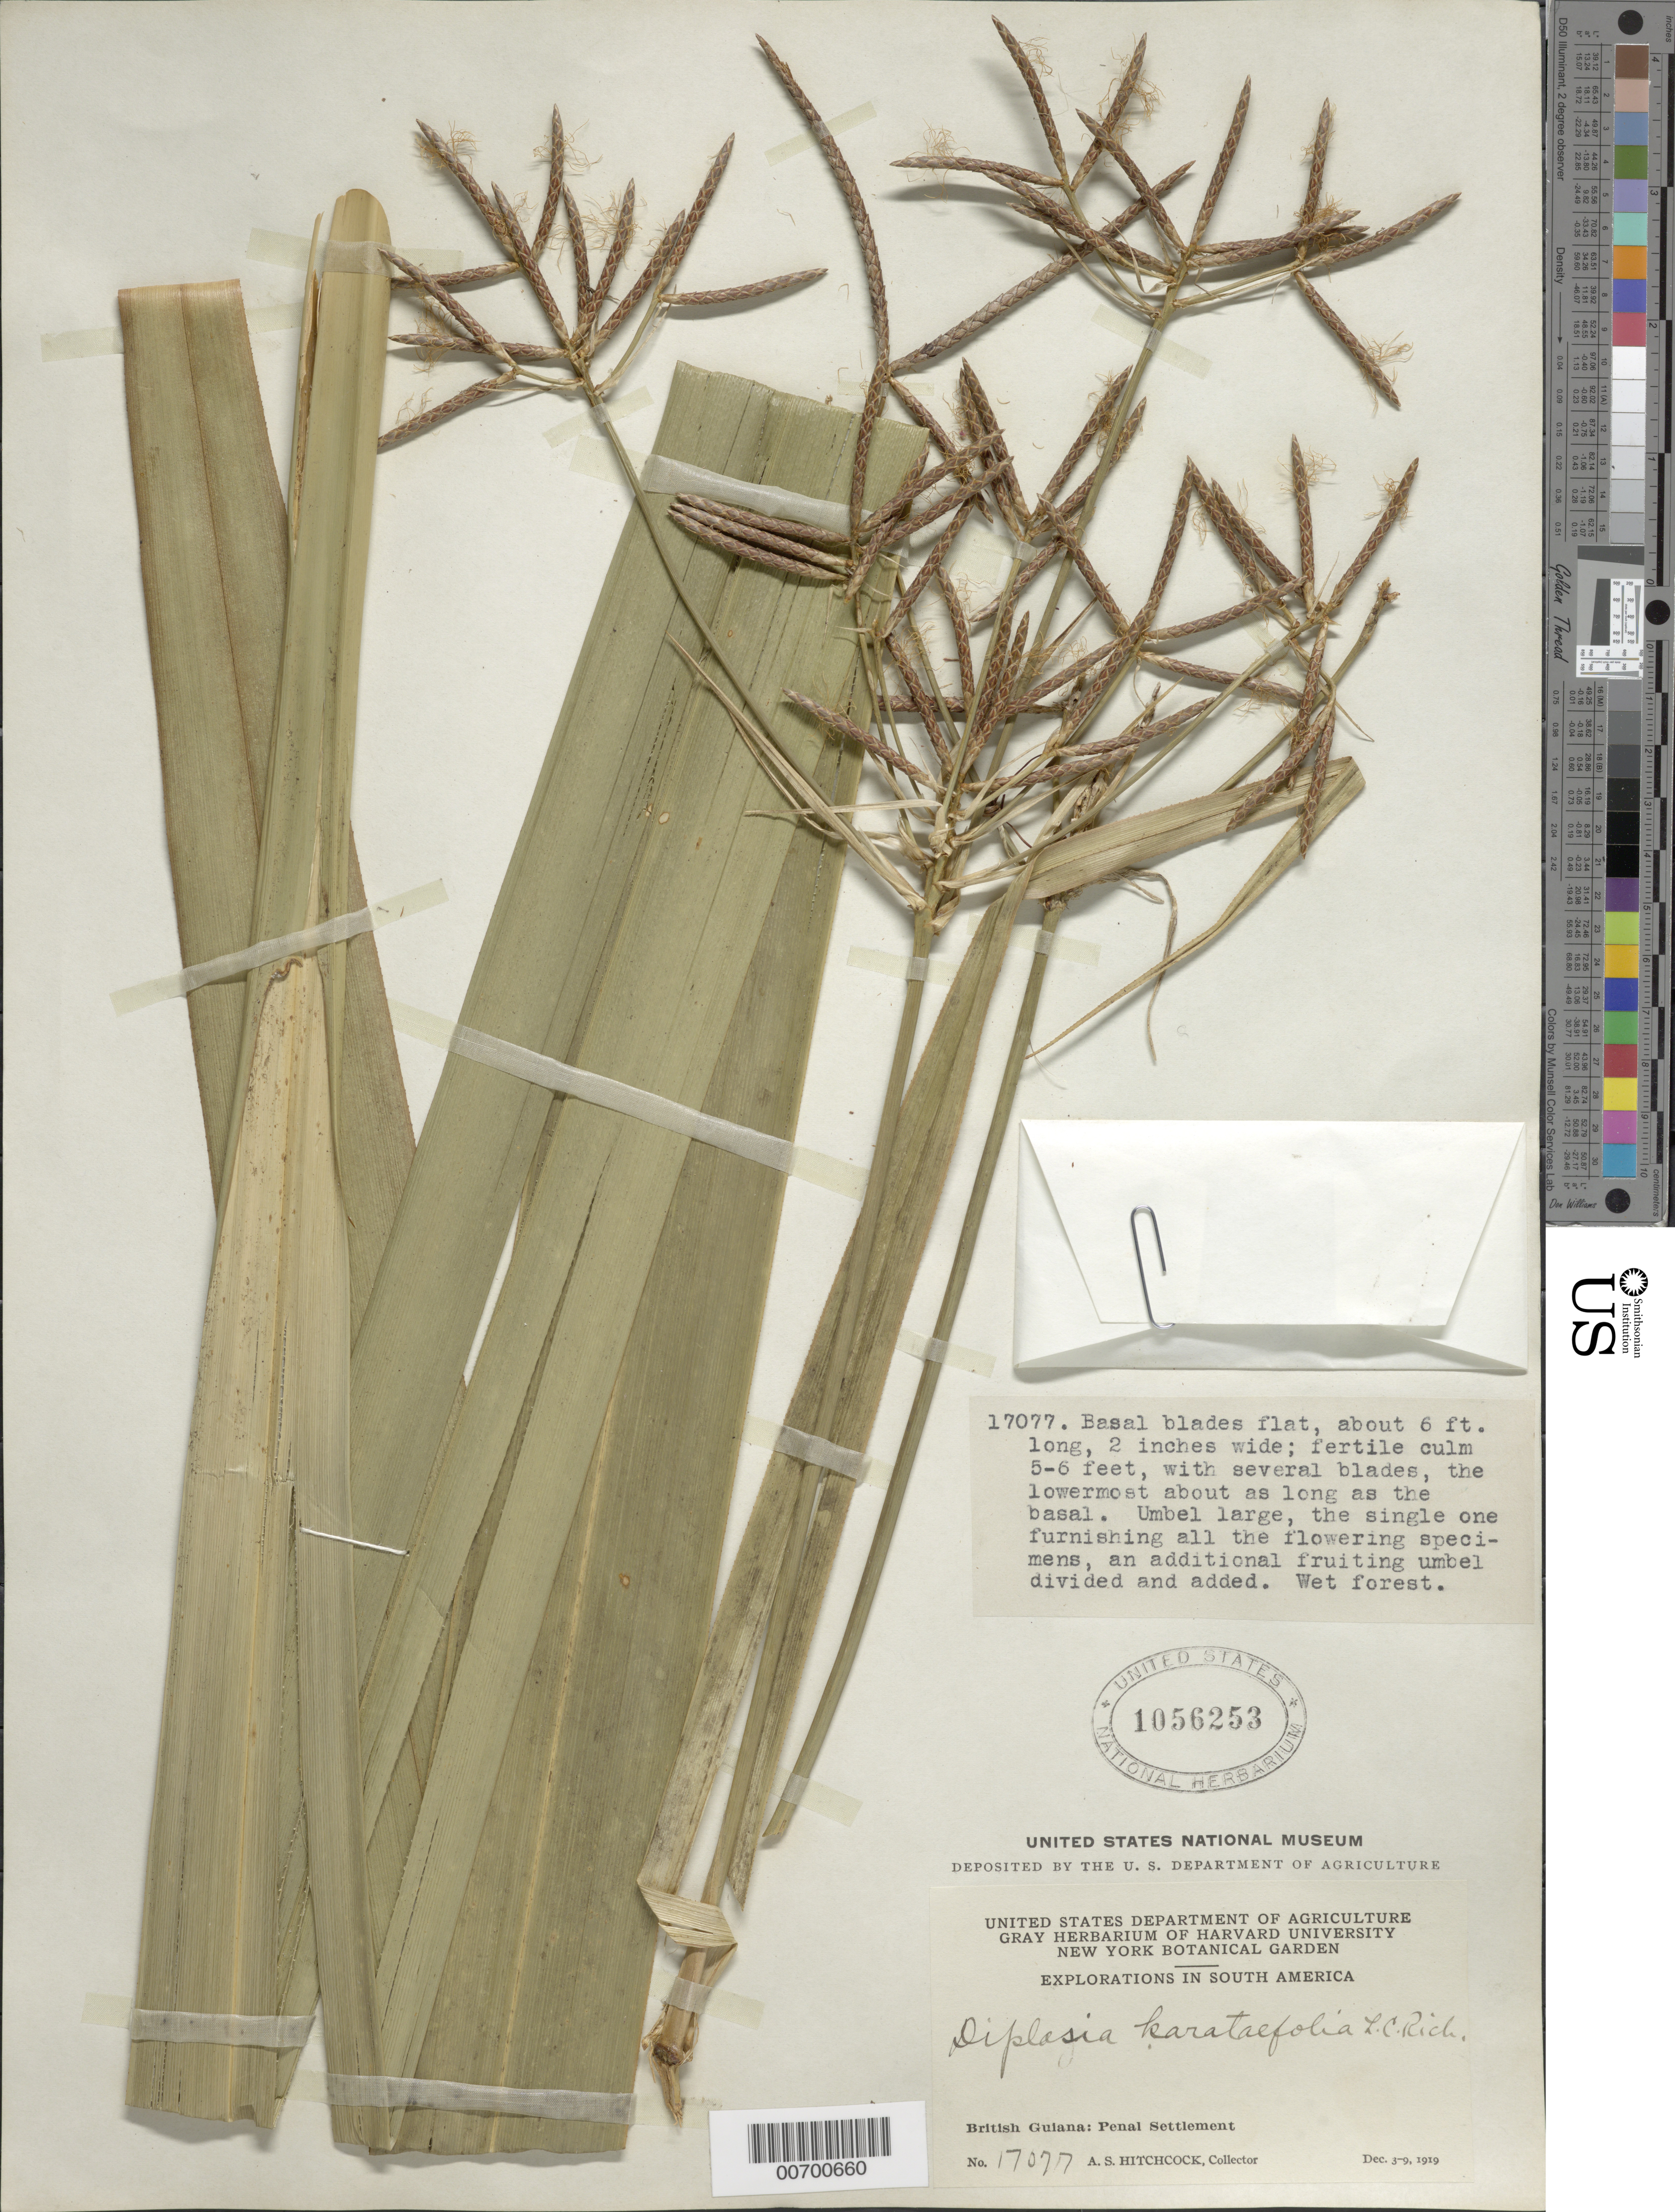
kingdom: Plantae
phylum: Tracheophyta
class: Liliopsida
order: Poales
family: Cyperaceae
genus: Diplasia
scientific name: Diplasia karatifolia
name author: Rich.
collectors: A. S. Hitchcock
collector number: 17077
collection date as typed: Dec. 3-9, 1919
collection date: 1919-12-03/1919-12-09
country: Guyana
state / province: Cuyuni-Mazaruni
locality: Penal Settlement, on W side of Essequibo River, near mouth of Mazaruni River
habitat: Wet forest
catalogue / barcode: US 1056253